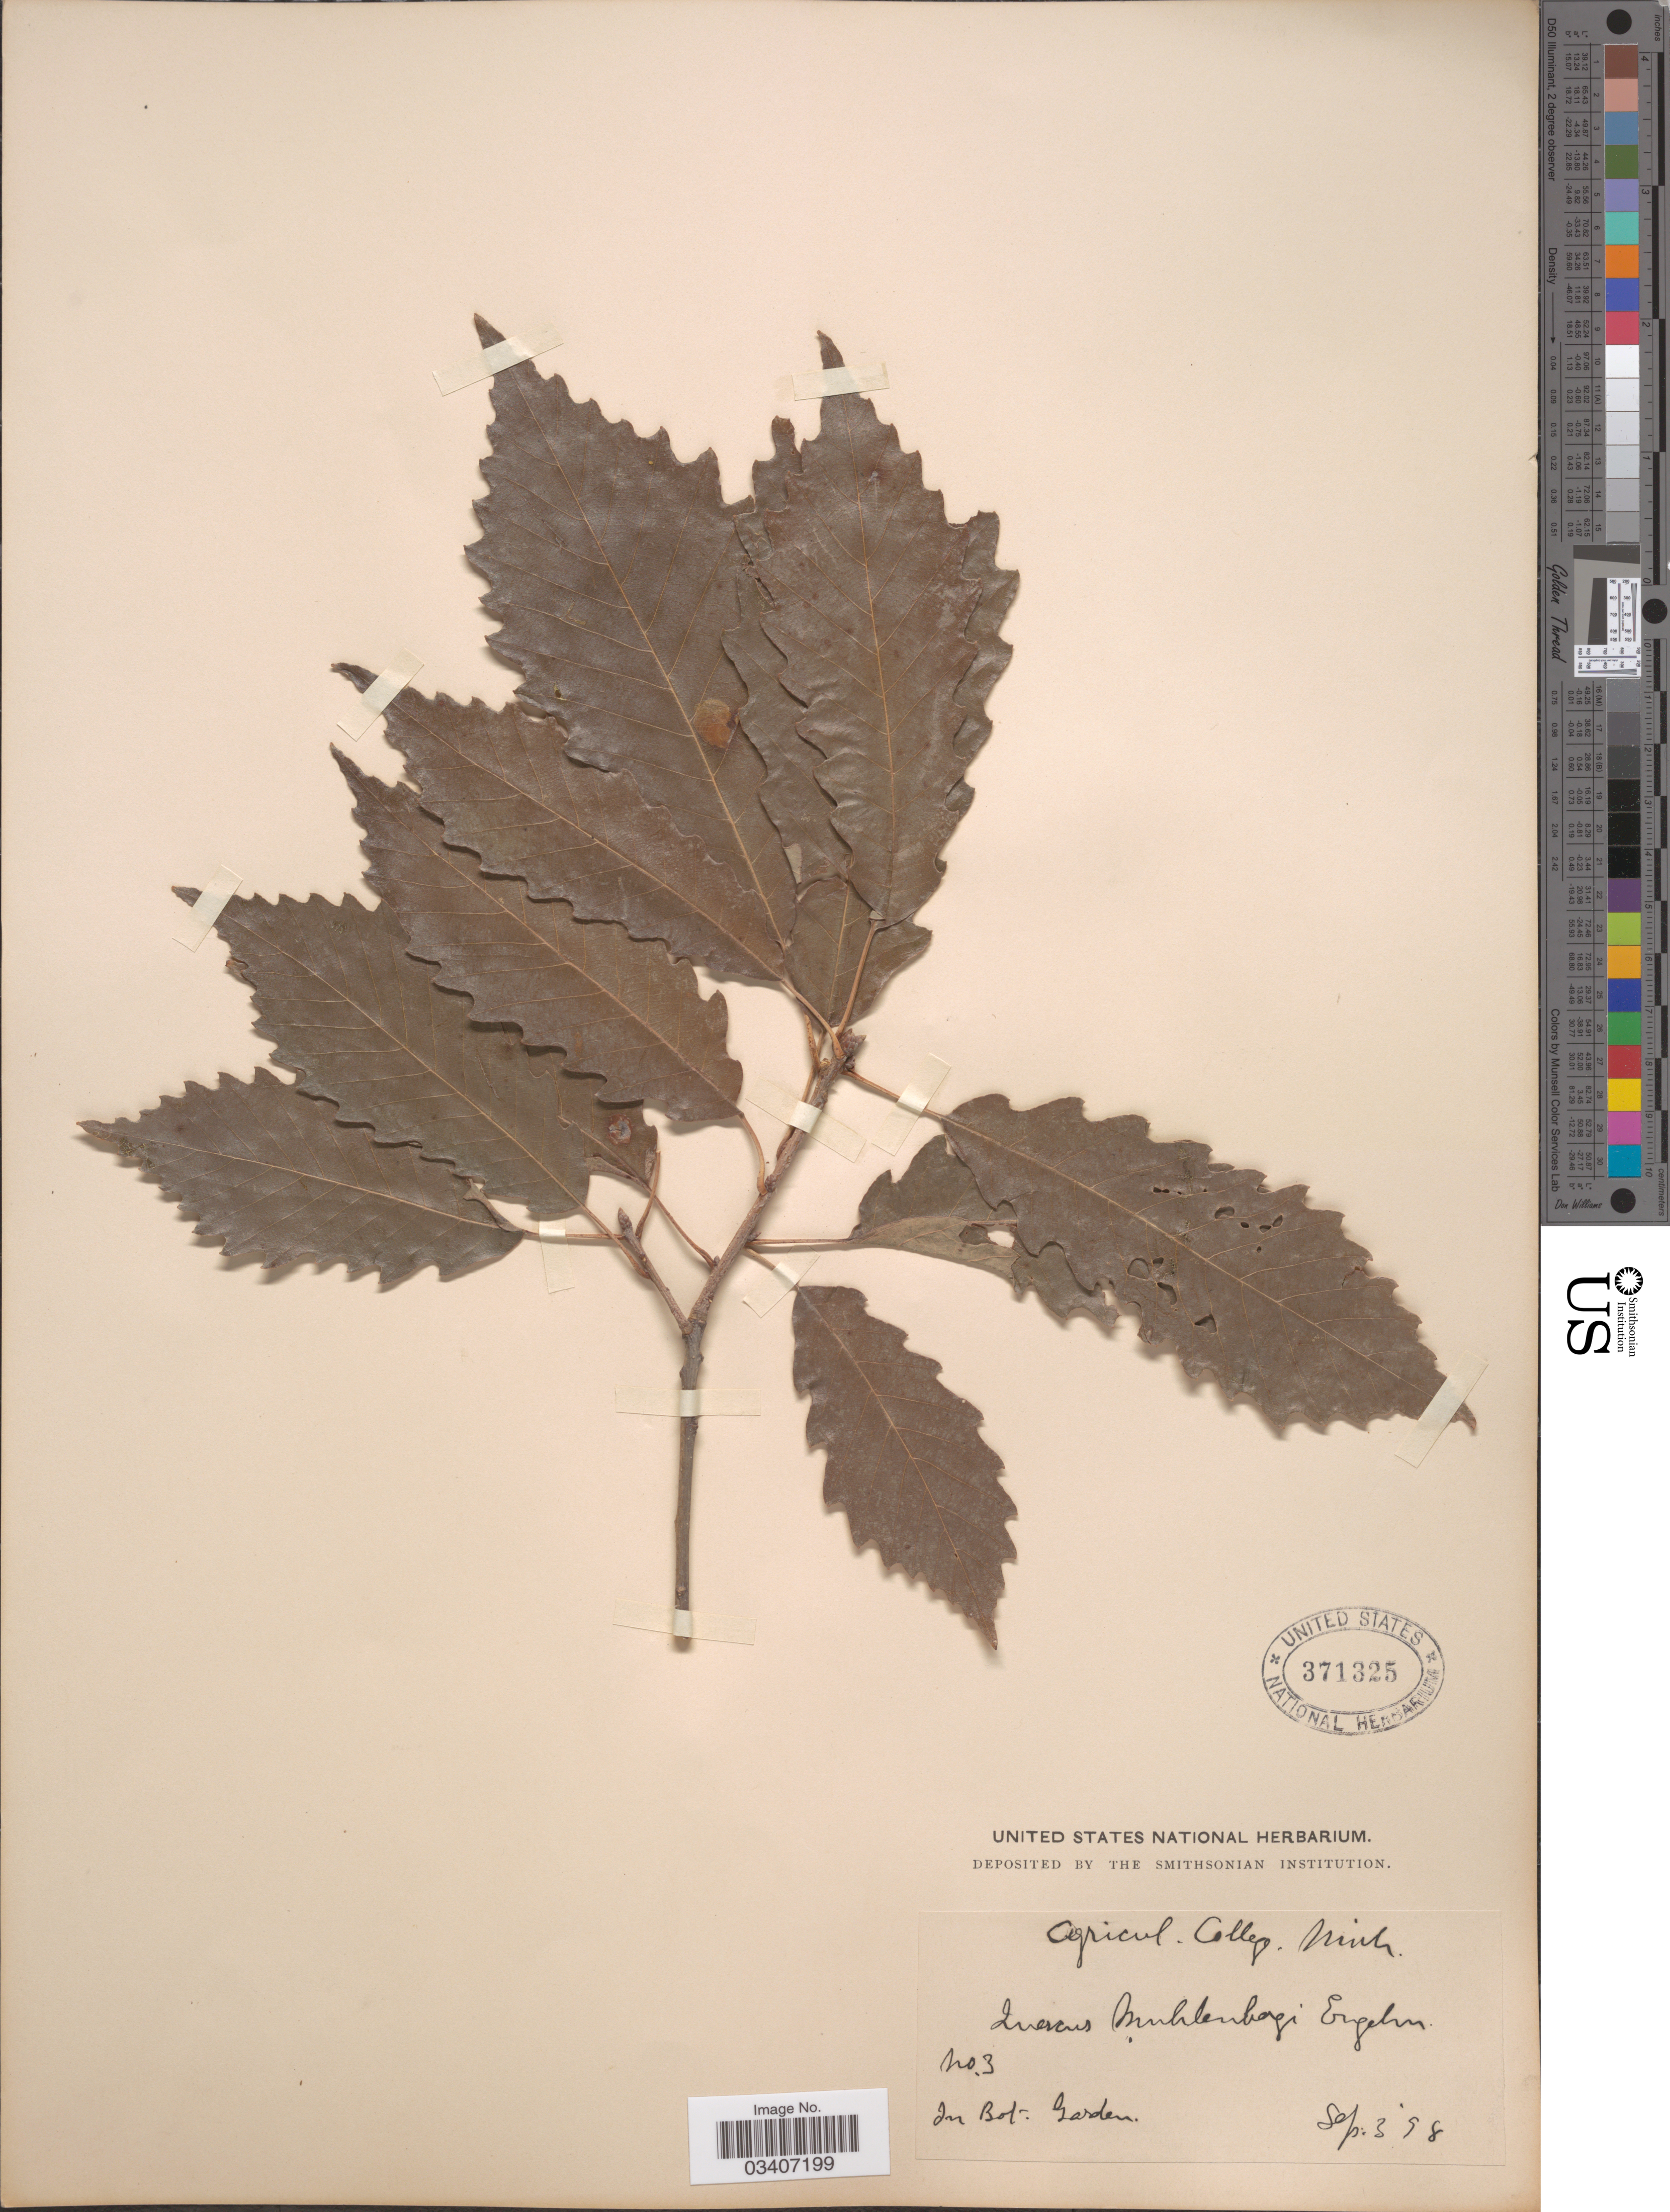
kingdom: Plantae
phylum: Tracheophyta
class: Magnoliopsida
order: Fagales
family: Fagaceae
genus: Quercus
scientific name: Quercus muehlenbergii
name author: Engelm.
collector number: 3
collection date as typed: Transcribed d/m/y: 3/9/98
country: United States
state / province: Michigan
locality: In Bot. Garden.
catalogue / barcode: US 371325